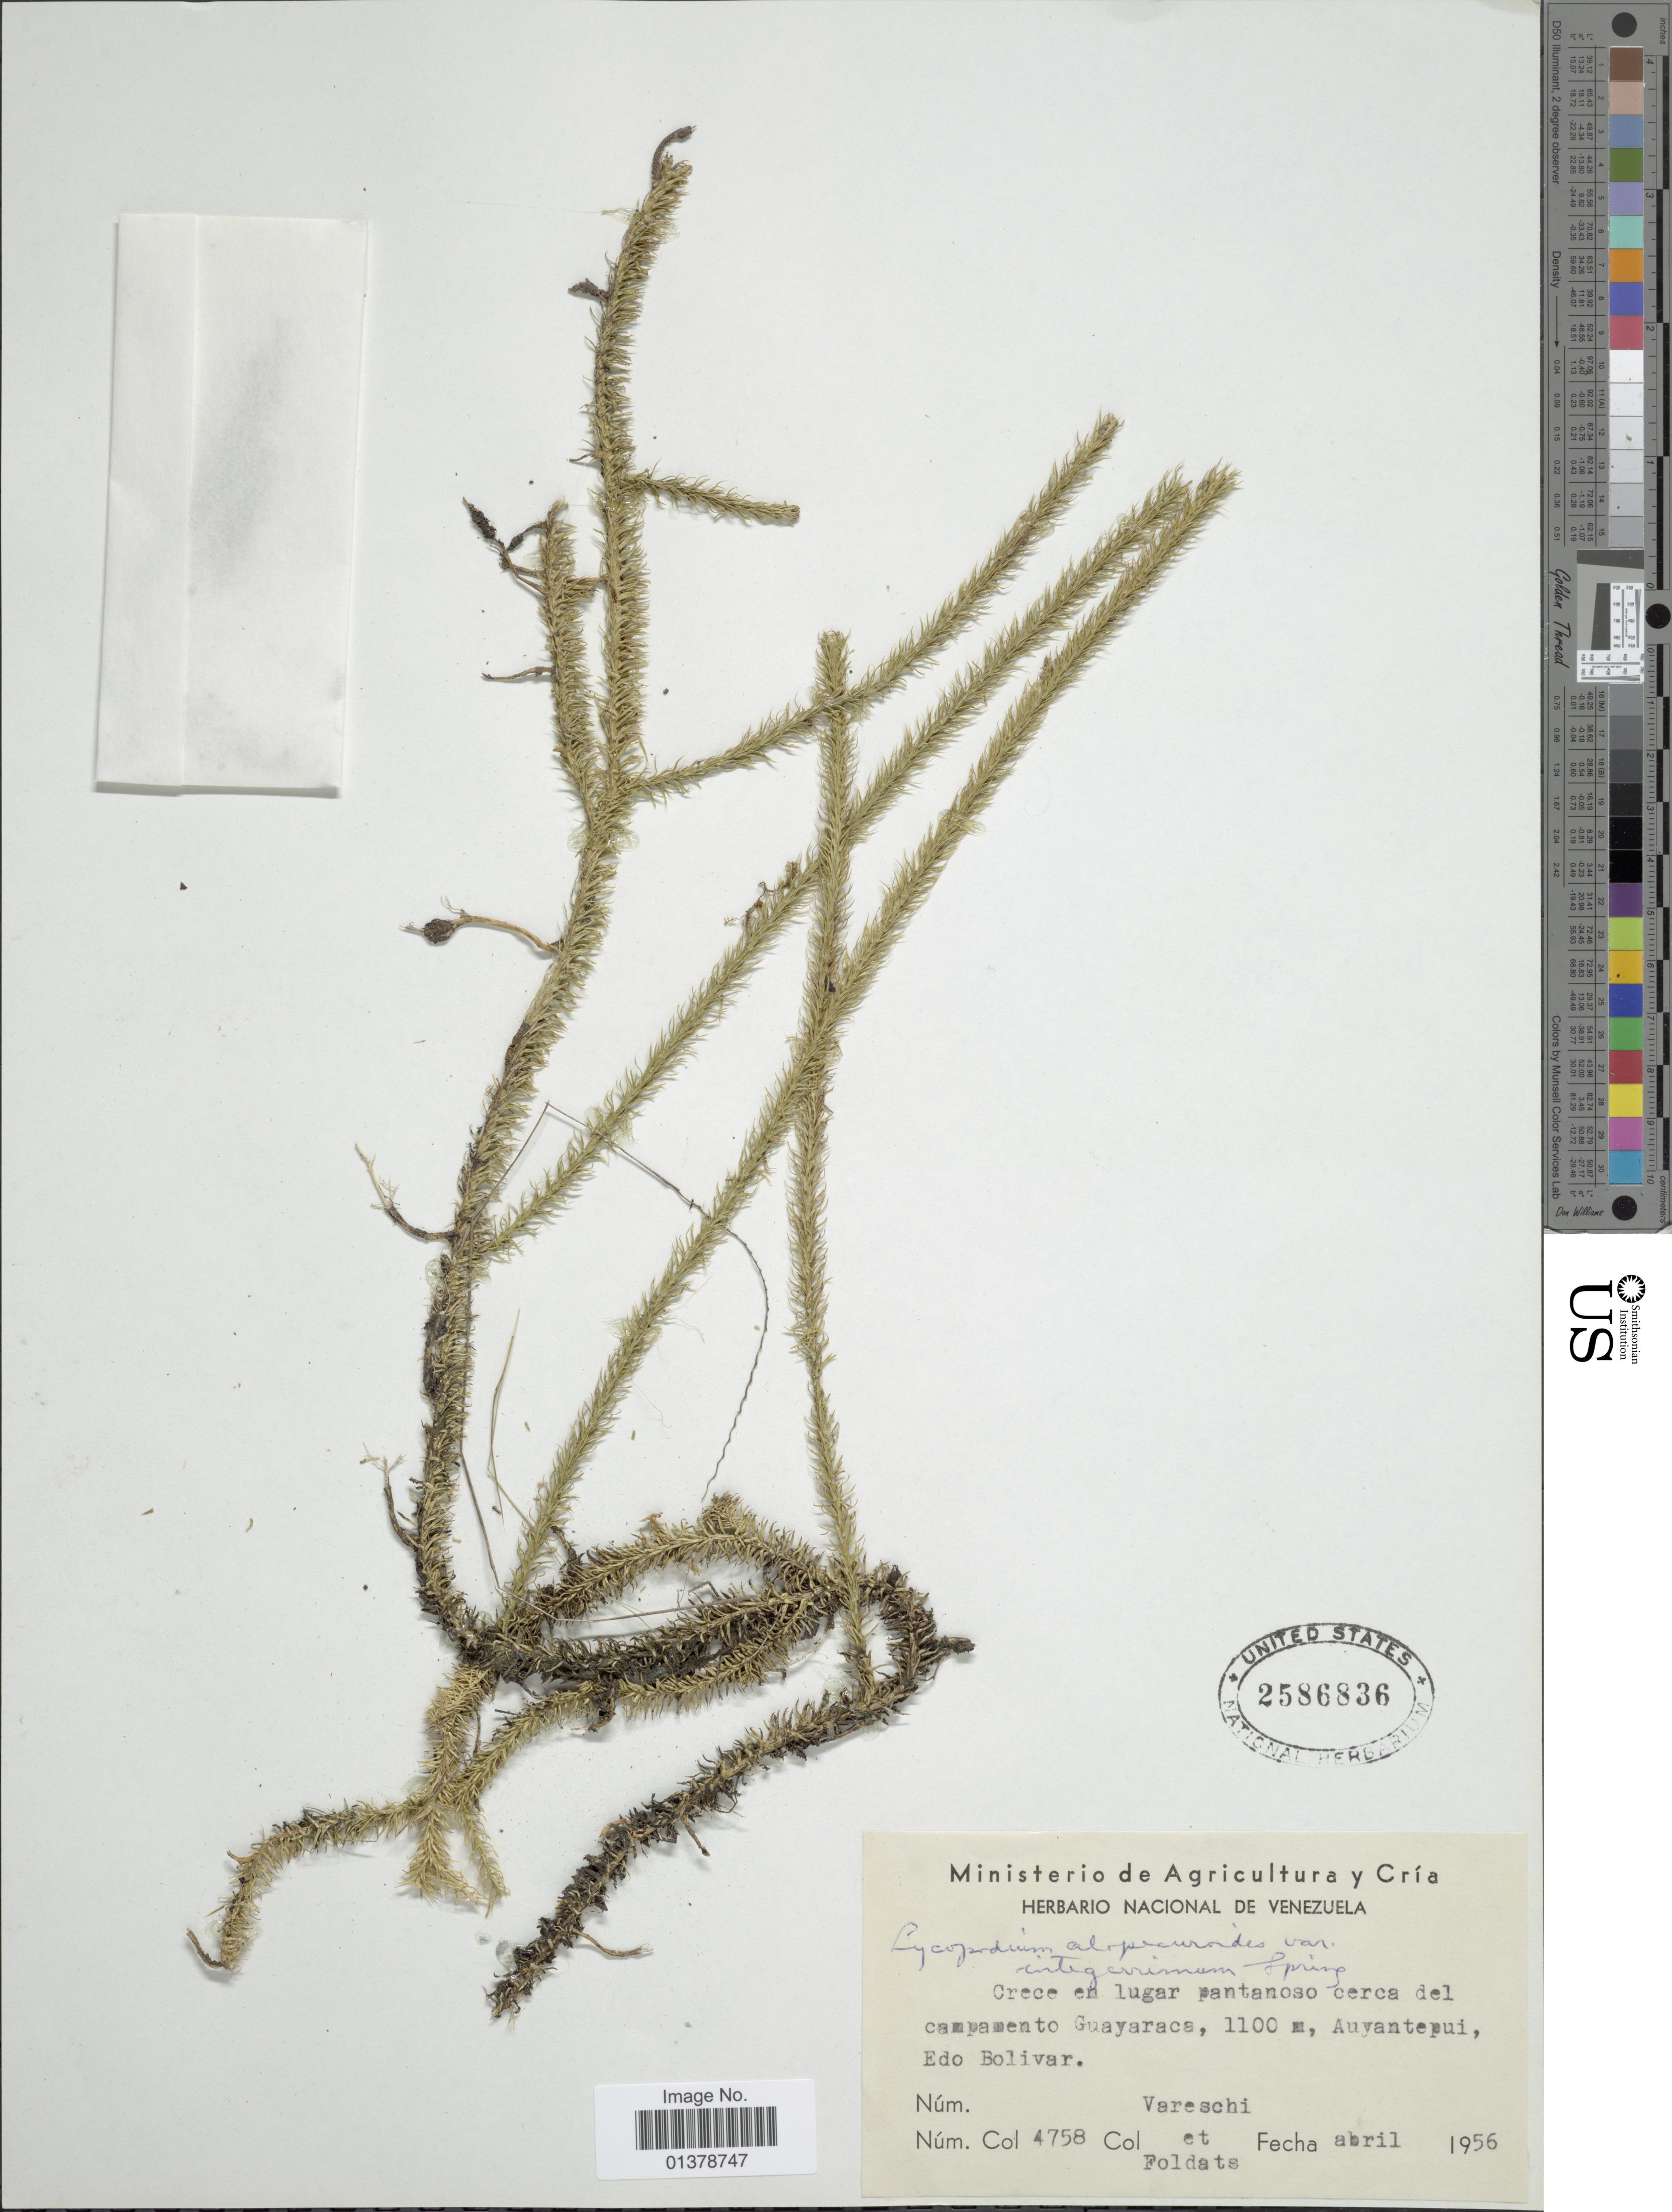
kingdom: Plantae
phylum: Tracheophyta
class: Lycopodiopsida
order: Lycopodiales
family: Lycopodiaceae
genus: Lycopodiella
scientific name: Lycopodiella alopecuroides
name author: (L.) Cranfill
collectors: -. Vareschi & Foldats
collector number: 4758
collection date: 1956-04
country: Venezuela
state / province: Bolivar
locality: Campamento Guayaraca, Auyantepui, Edo Bolivar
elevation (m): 1100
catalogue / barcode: US 2586836